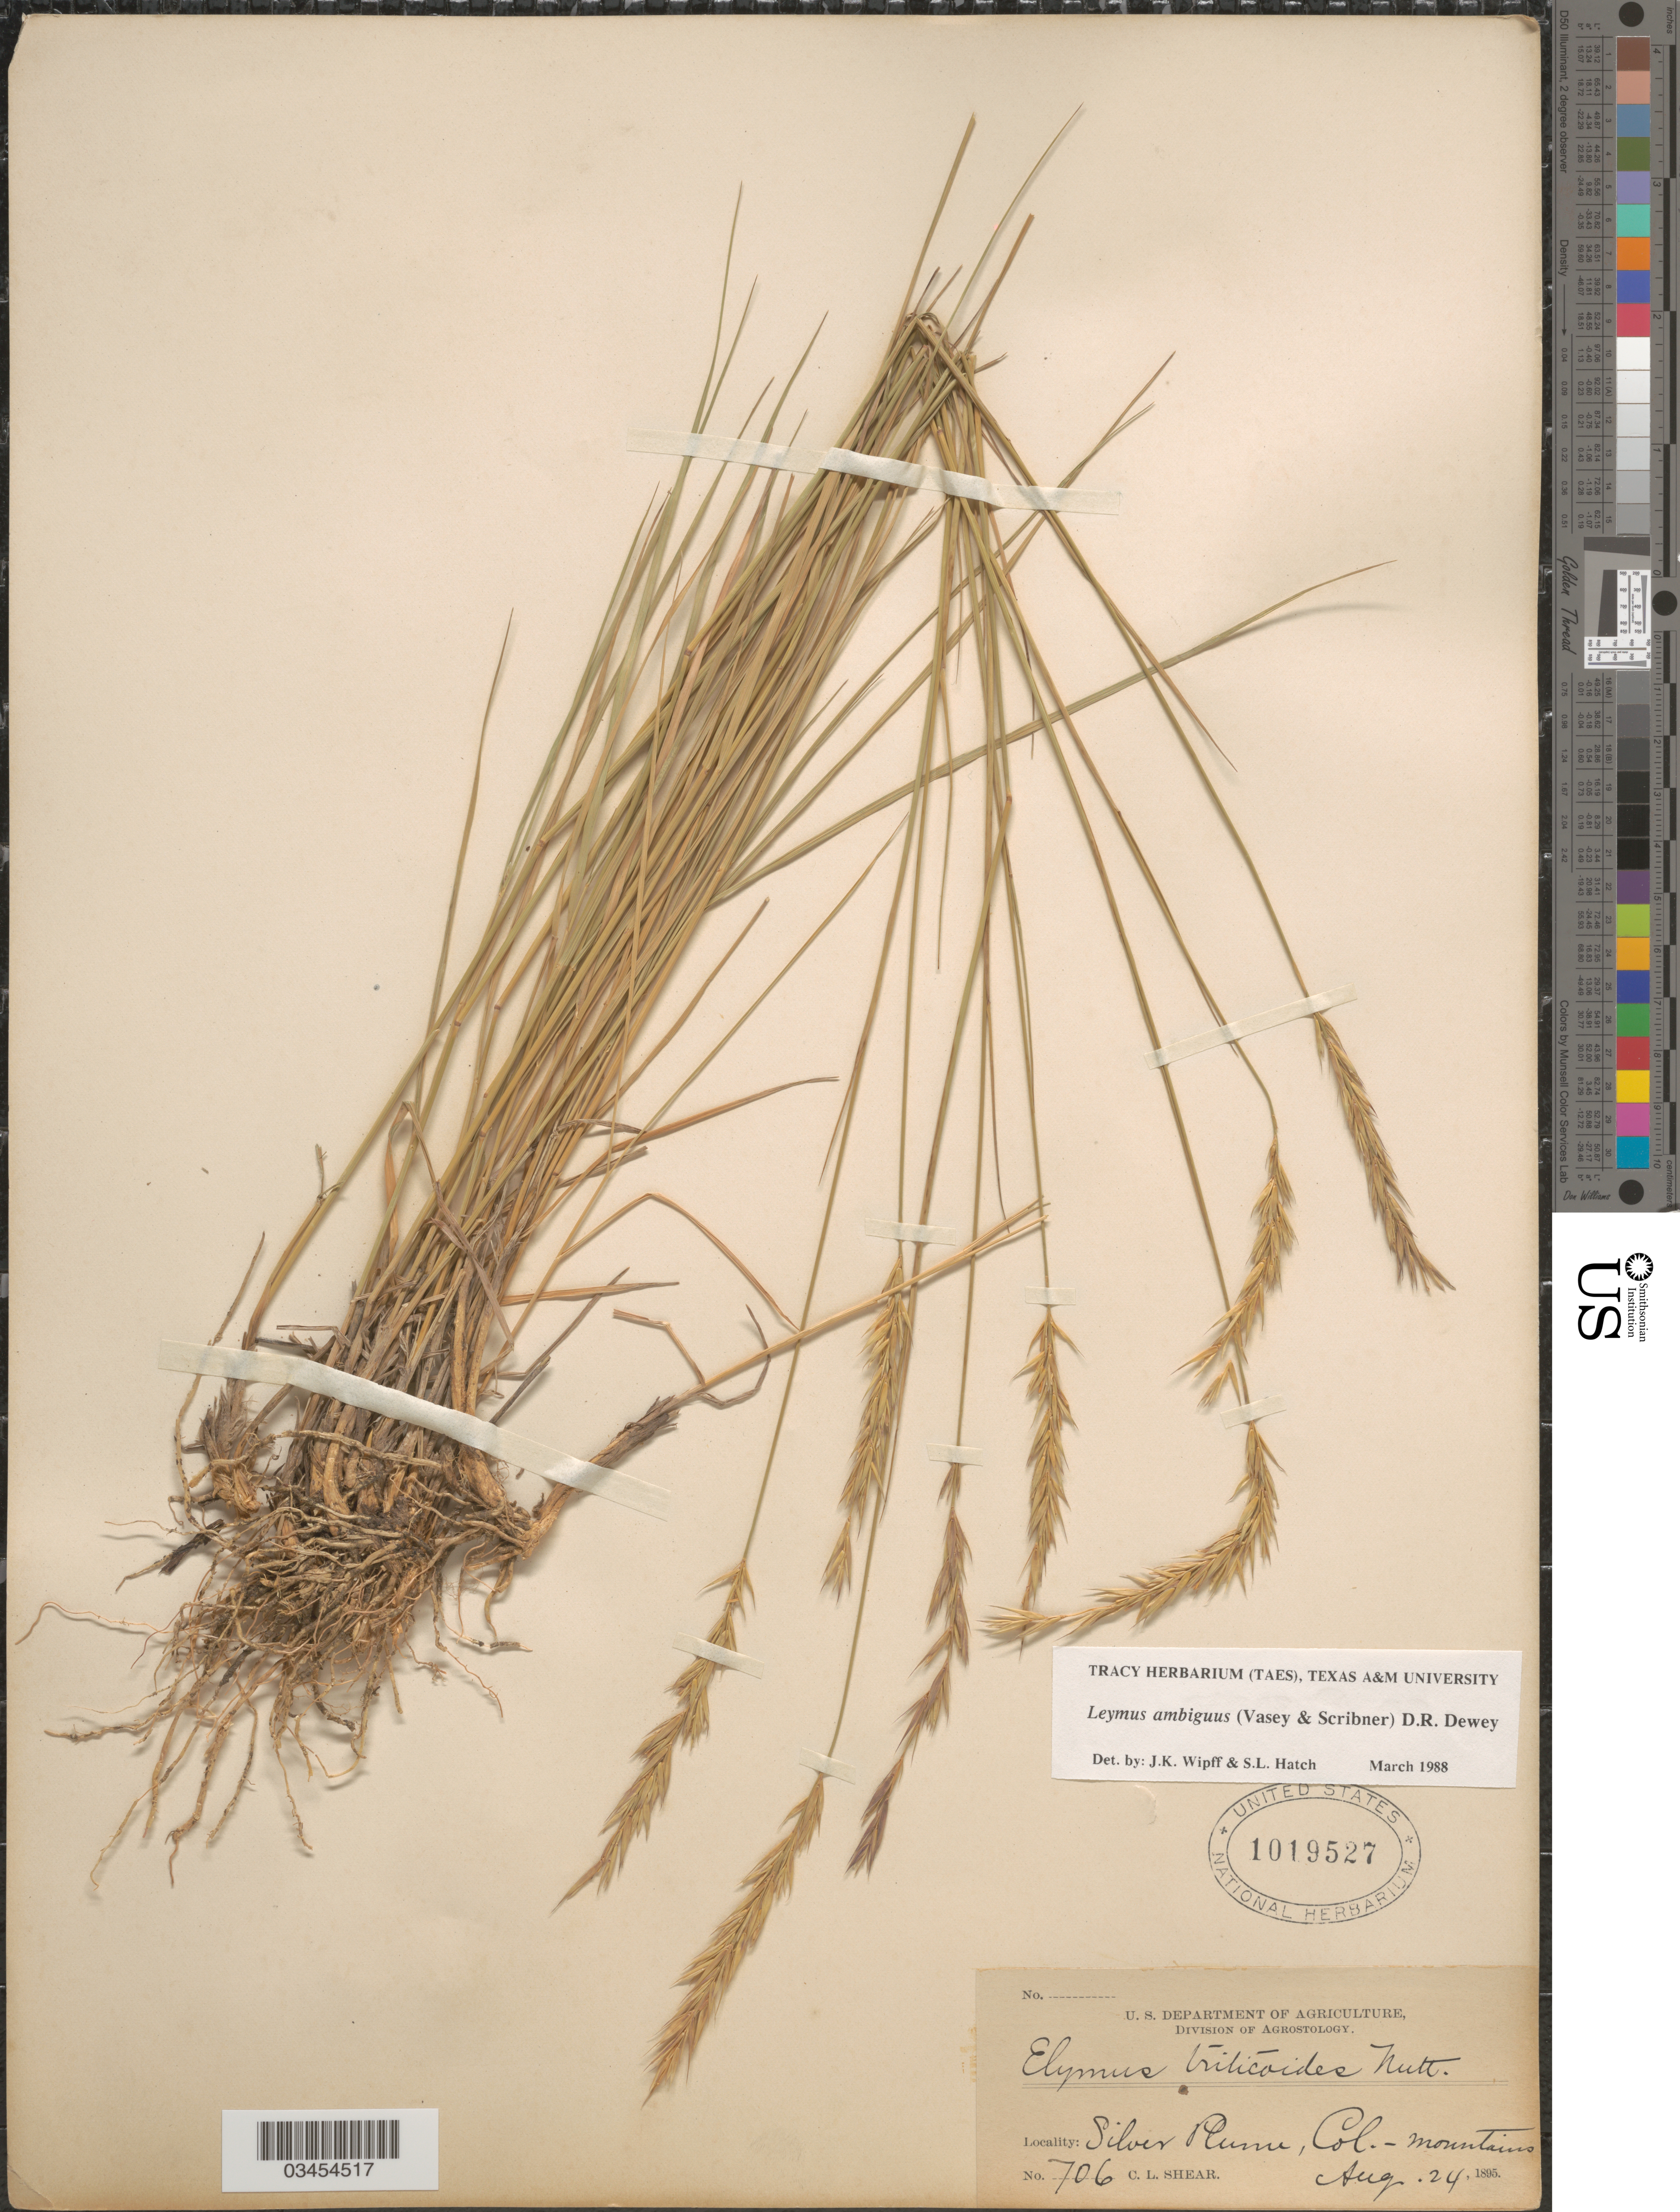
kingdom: Plantae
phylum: Tracheophyta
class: Liliopsida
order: Poales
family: Poaceae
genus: Leymus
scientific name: Leymus ambiguus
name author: (Vasey & Scribn.) Dewey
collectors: C. L. Shear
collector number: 706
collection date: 1895-08-24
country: United States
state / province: Colorado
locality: Silver Plume, Col.- mountains.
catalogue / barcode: US 1019527